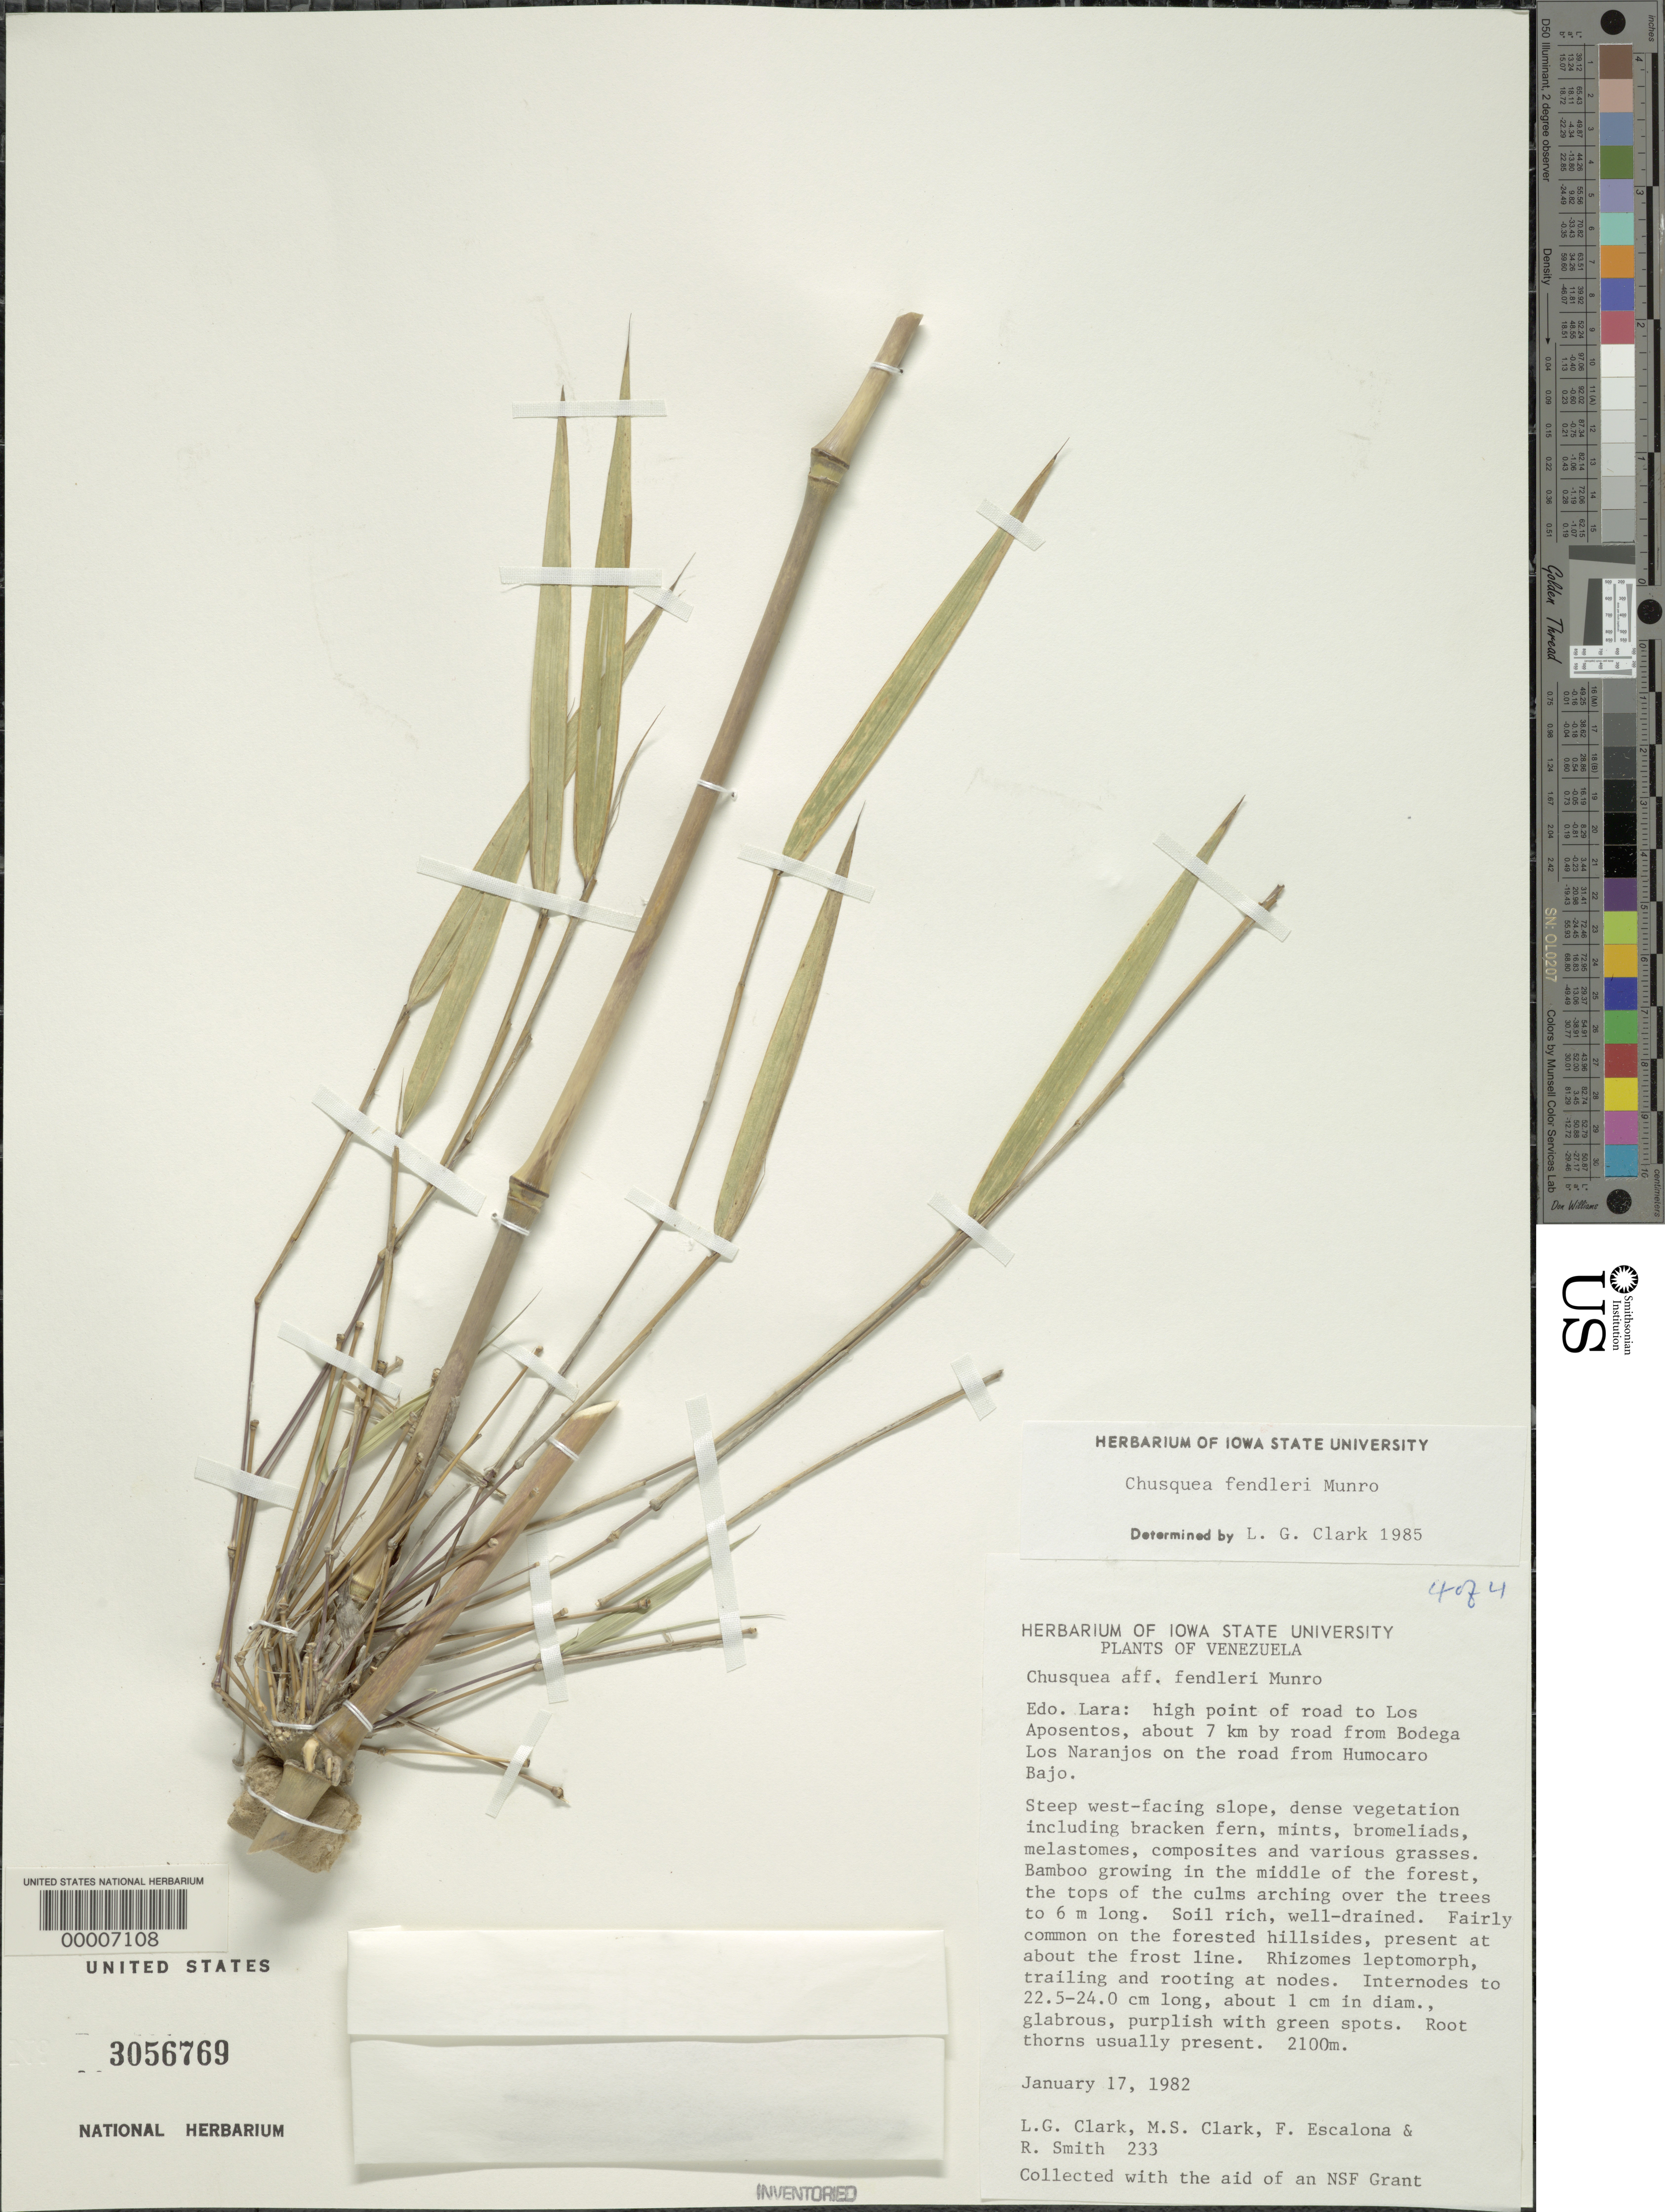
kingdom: Plantae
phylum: Tracheophyta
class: Liliopsida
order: Poales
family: Poaceae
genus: Chusquea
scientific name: Chusquea fendleri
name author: Munro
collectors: L. G. Clark, M. S. Clark, F. Escalona & R. Smith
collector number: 233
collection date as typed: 17 Jan 1982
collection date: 1982-01-17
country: Venezuela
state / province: Lara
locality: Los aposentos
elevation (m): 2100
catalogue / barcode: US 3056769